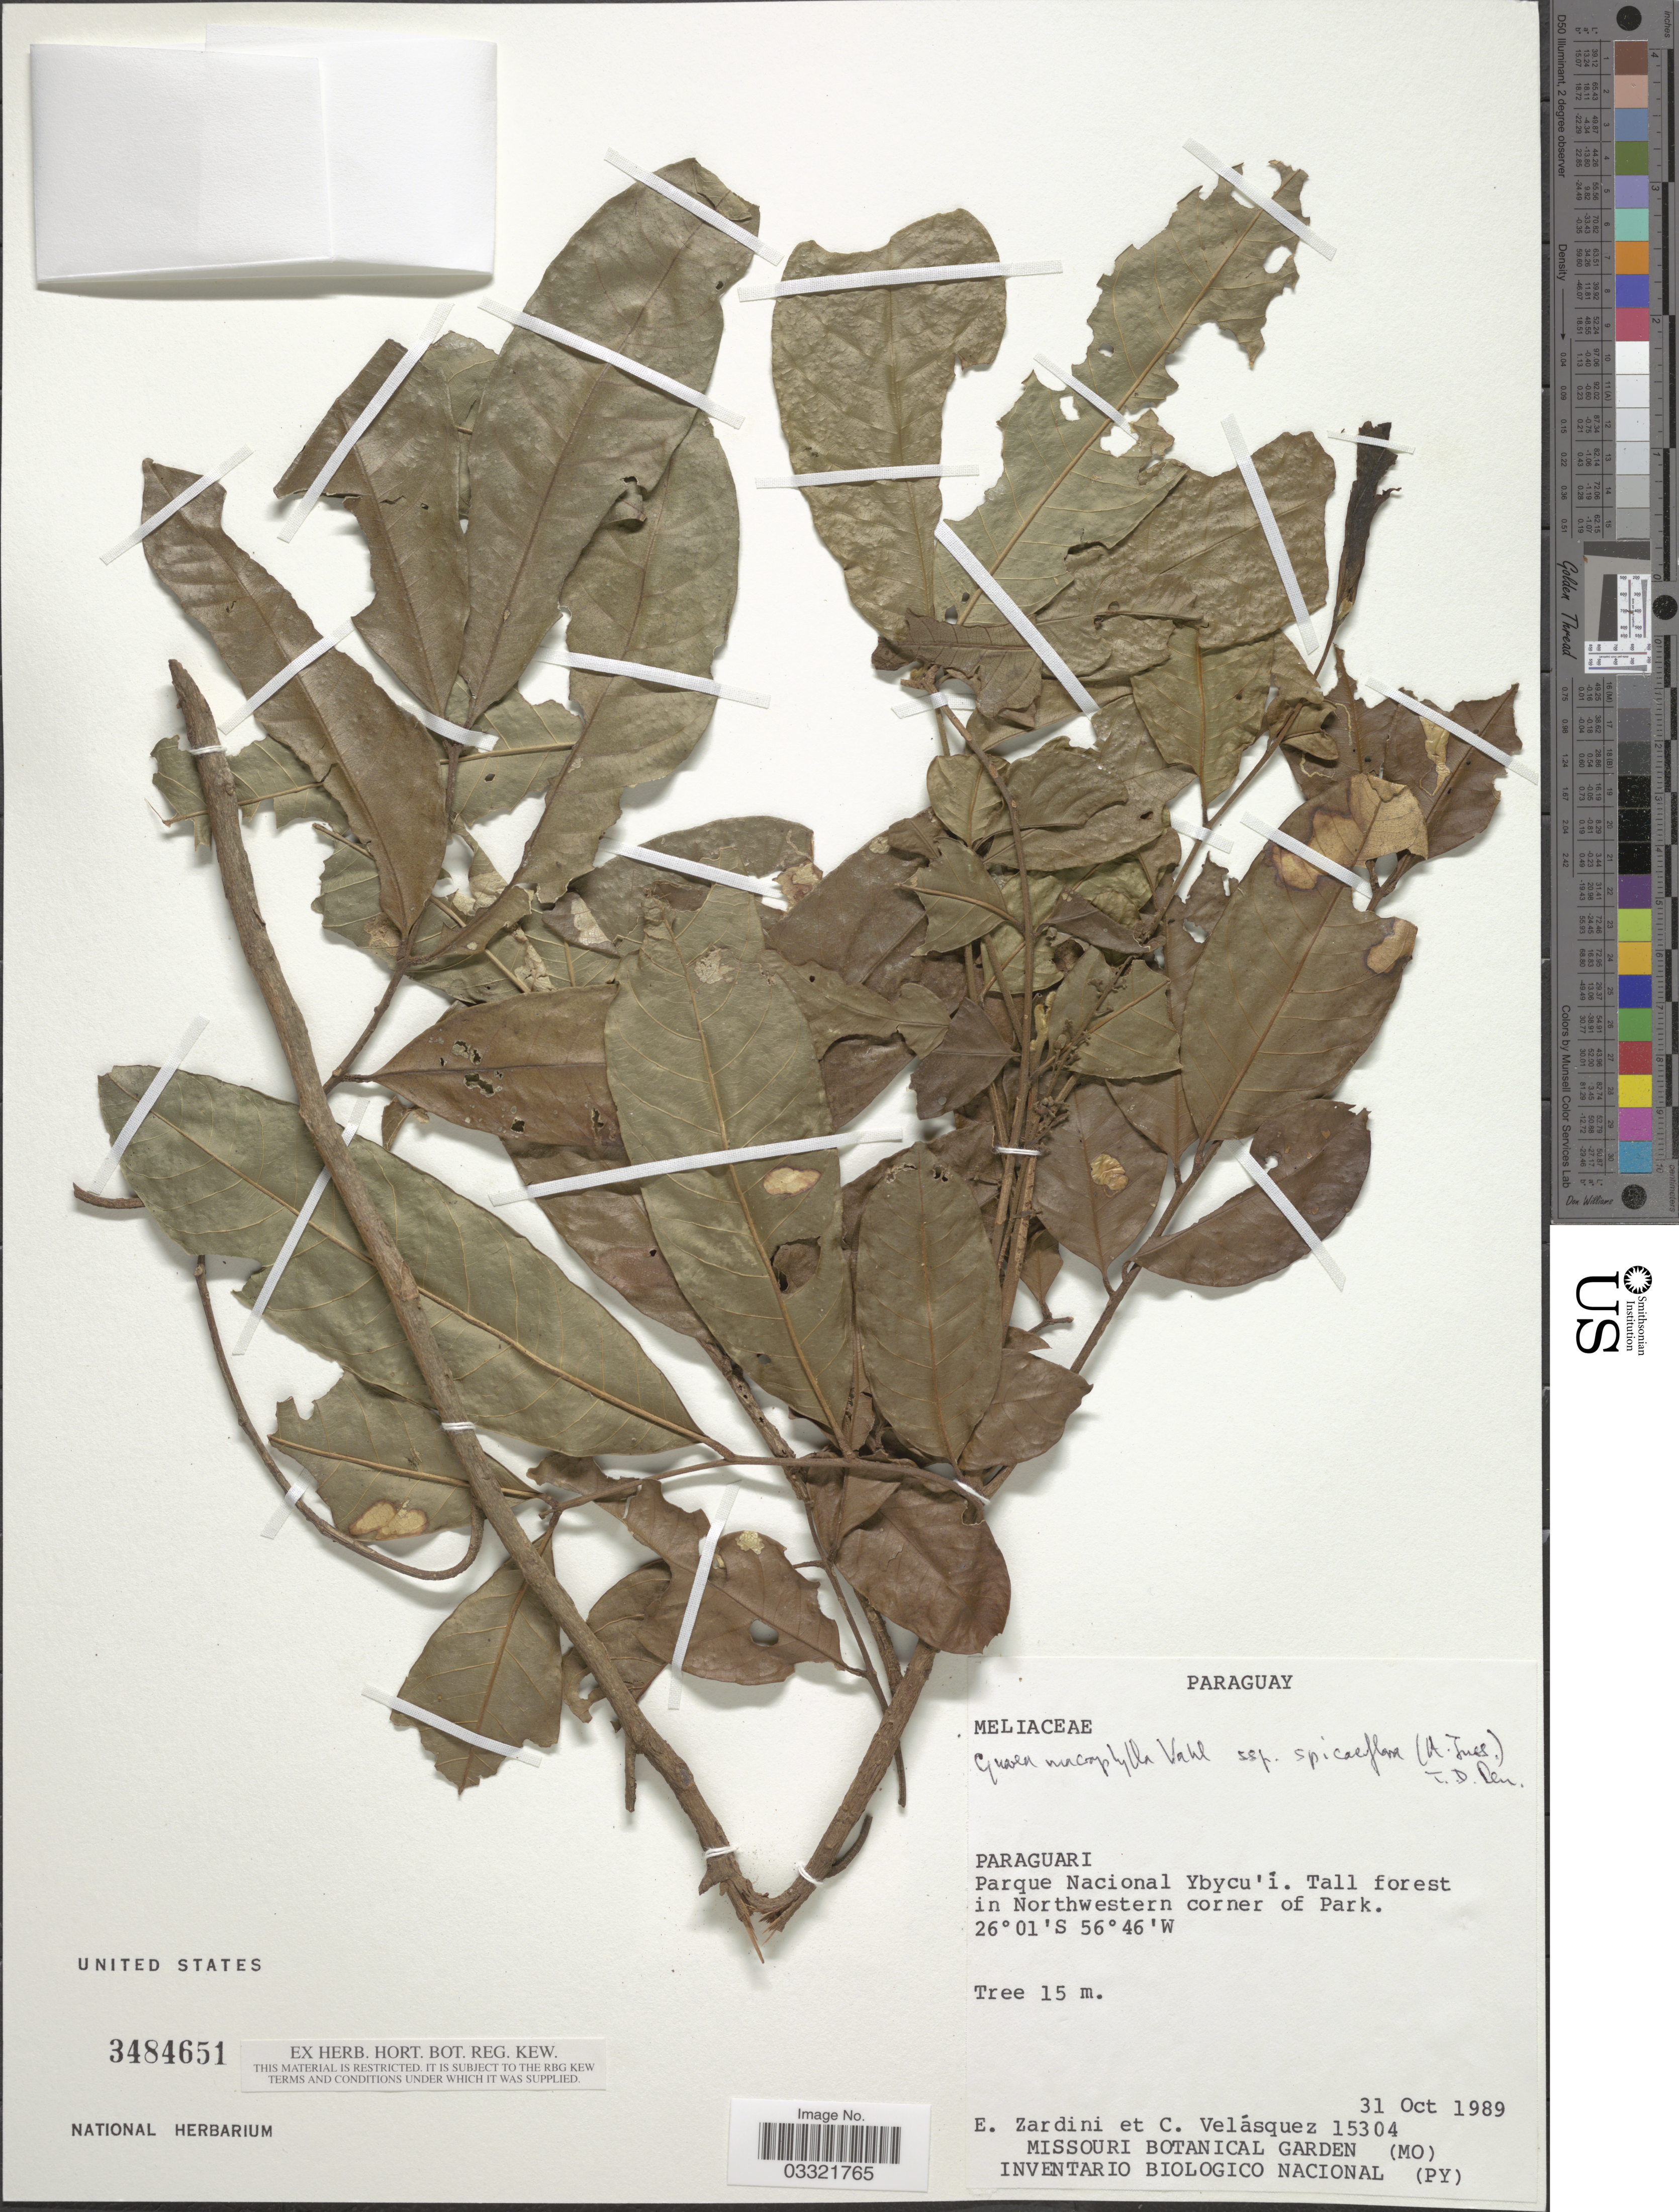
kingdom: Plantae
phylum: Tracheophyta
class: Magnoliopsida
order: Sapindales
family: Meliaceae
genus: Guarea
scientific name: Guarea macrophylla subsp. spiciflora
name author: (A. Juss.) T.D. Penn.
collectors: E. Zardini & C. Velásquez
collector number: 15304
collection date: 1989-10-31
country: Paraguay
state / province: Paraguari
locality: Parque Nacional Ybycu'í. Tall forest in the Northwestern corner of Park.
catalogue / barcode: US 3484651